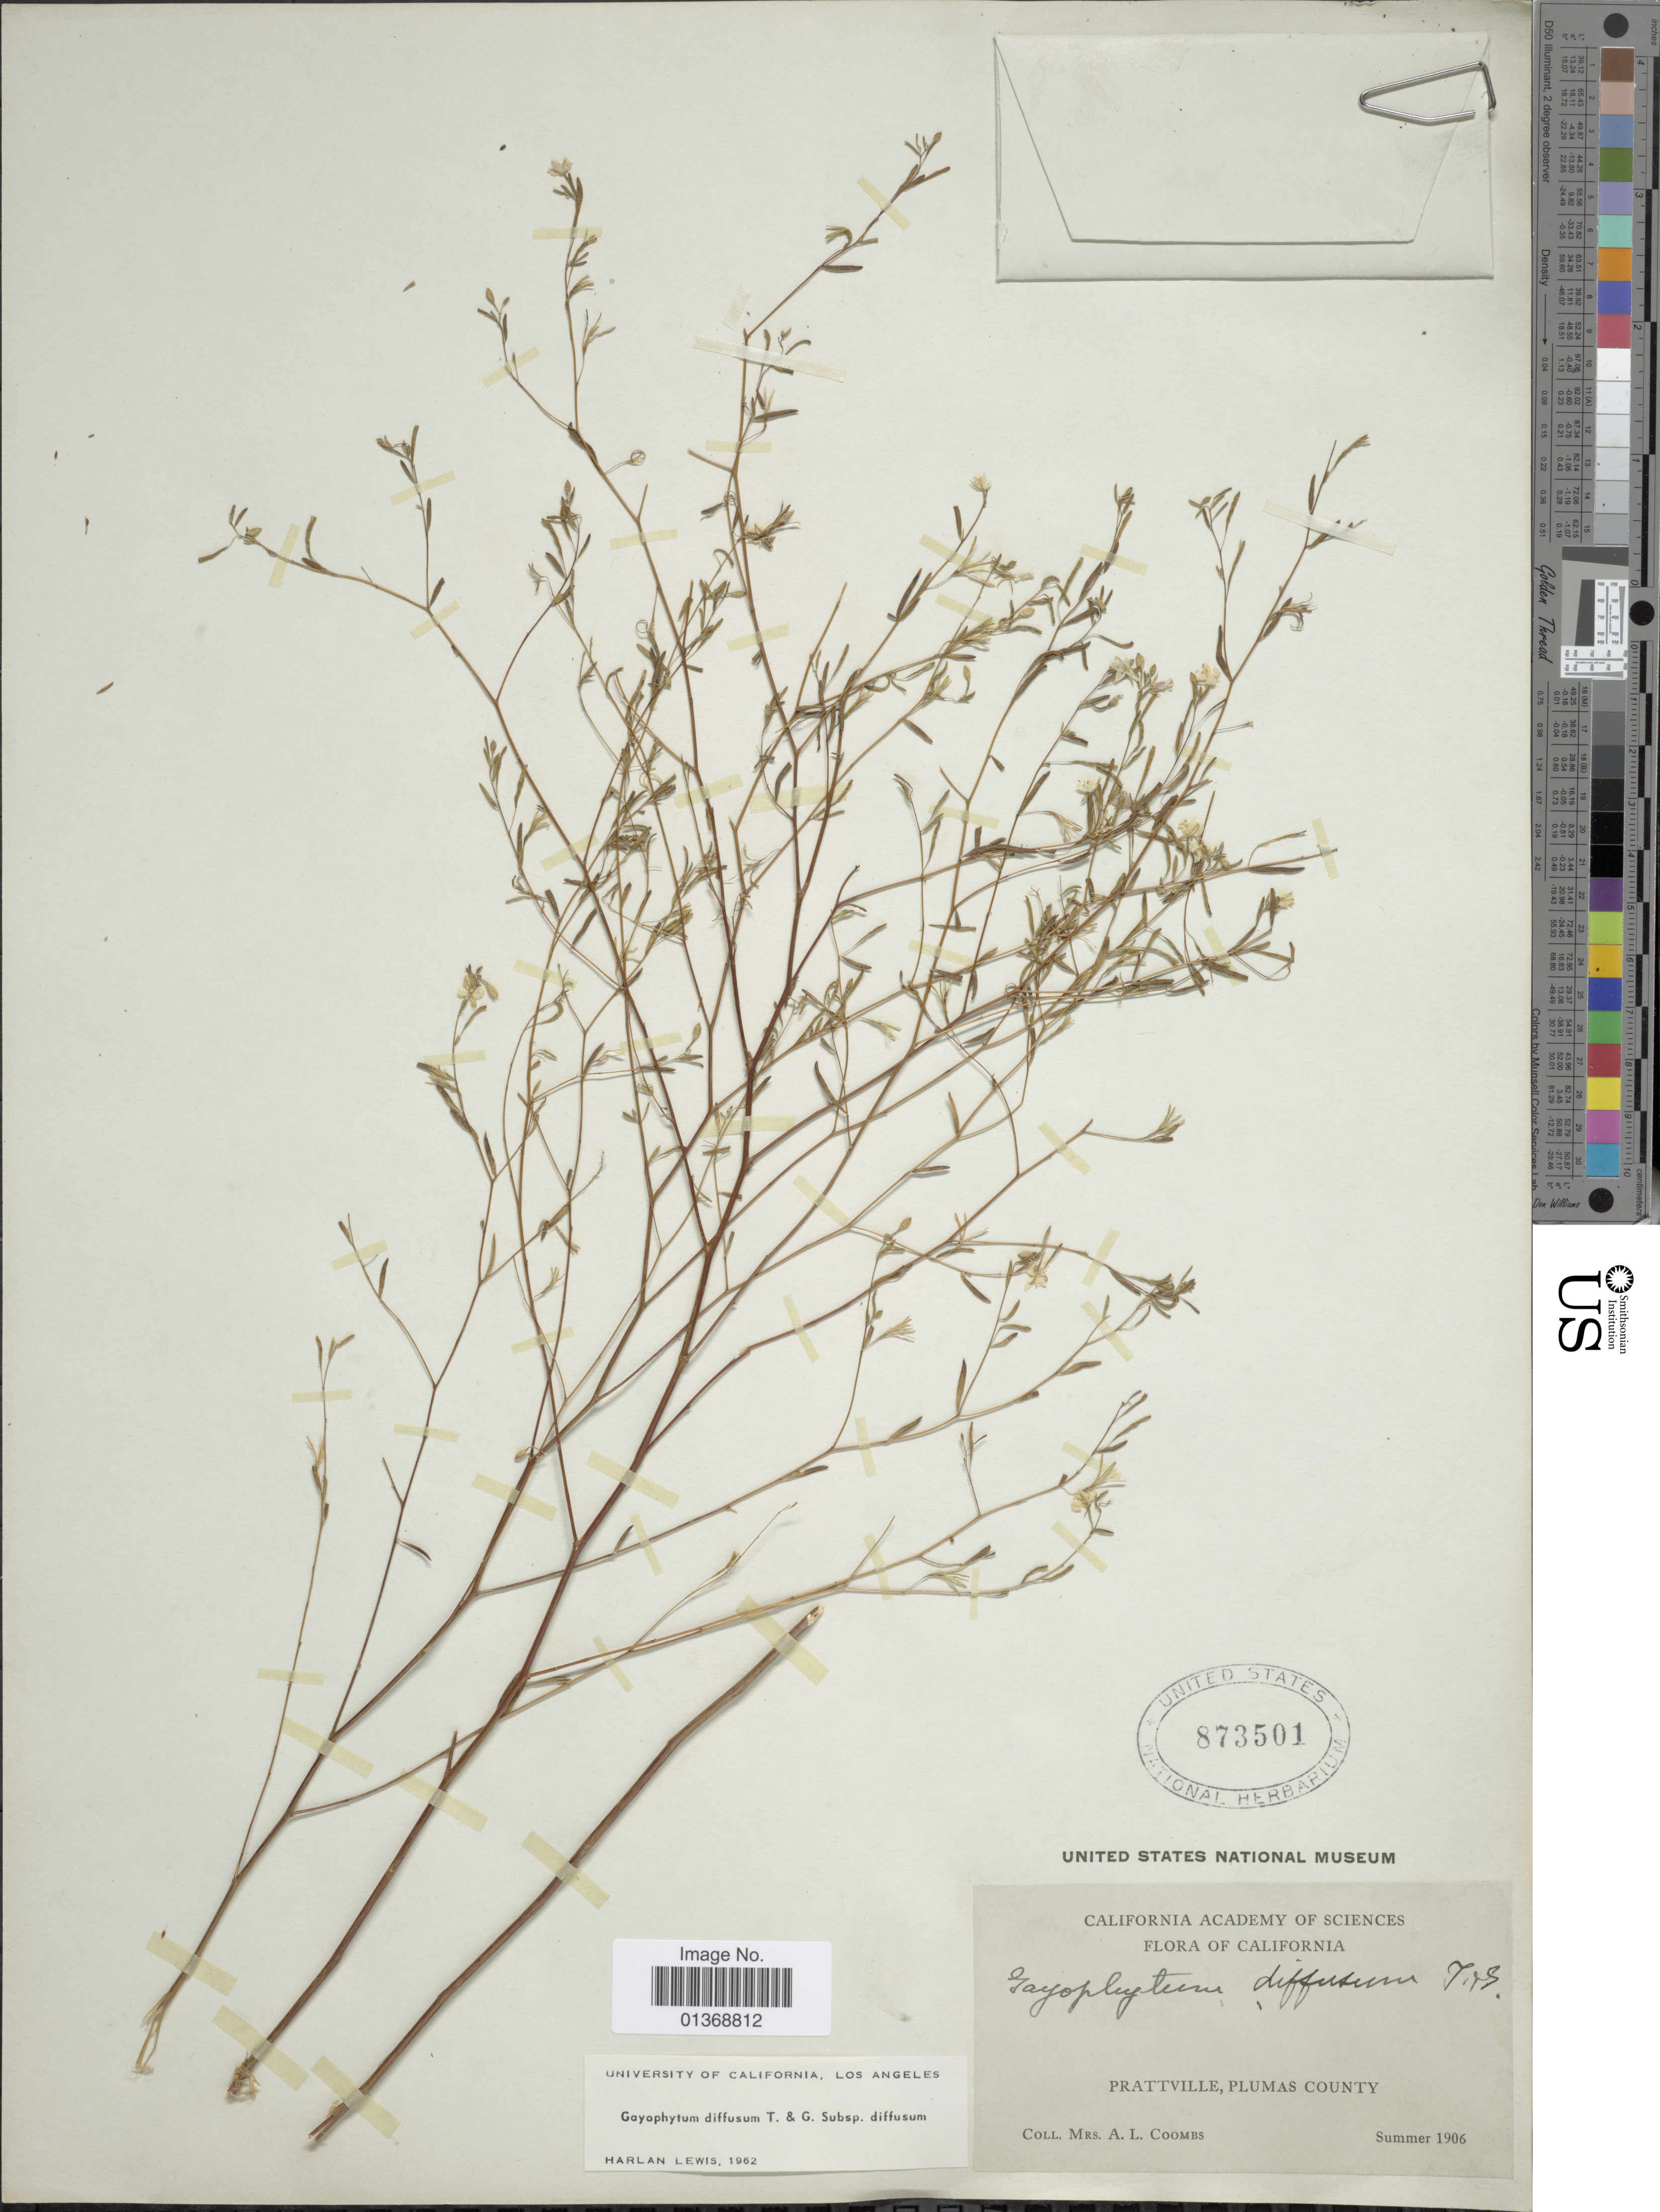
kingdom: Plantae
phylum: Tracheophyta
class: Magnoliopsida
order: Myrtales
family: Onagraceae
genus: Gayophytum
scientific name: Gayophytum diffusum subsp. diffusum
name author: Torr. & A. Gray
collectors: A. Coombs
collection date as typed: Summer 1906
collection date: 1906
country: United States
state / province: California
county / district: Plumas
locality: Prattville, Plumas County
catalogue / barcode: US 873501